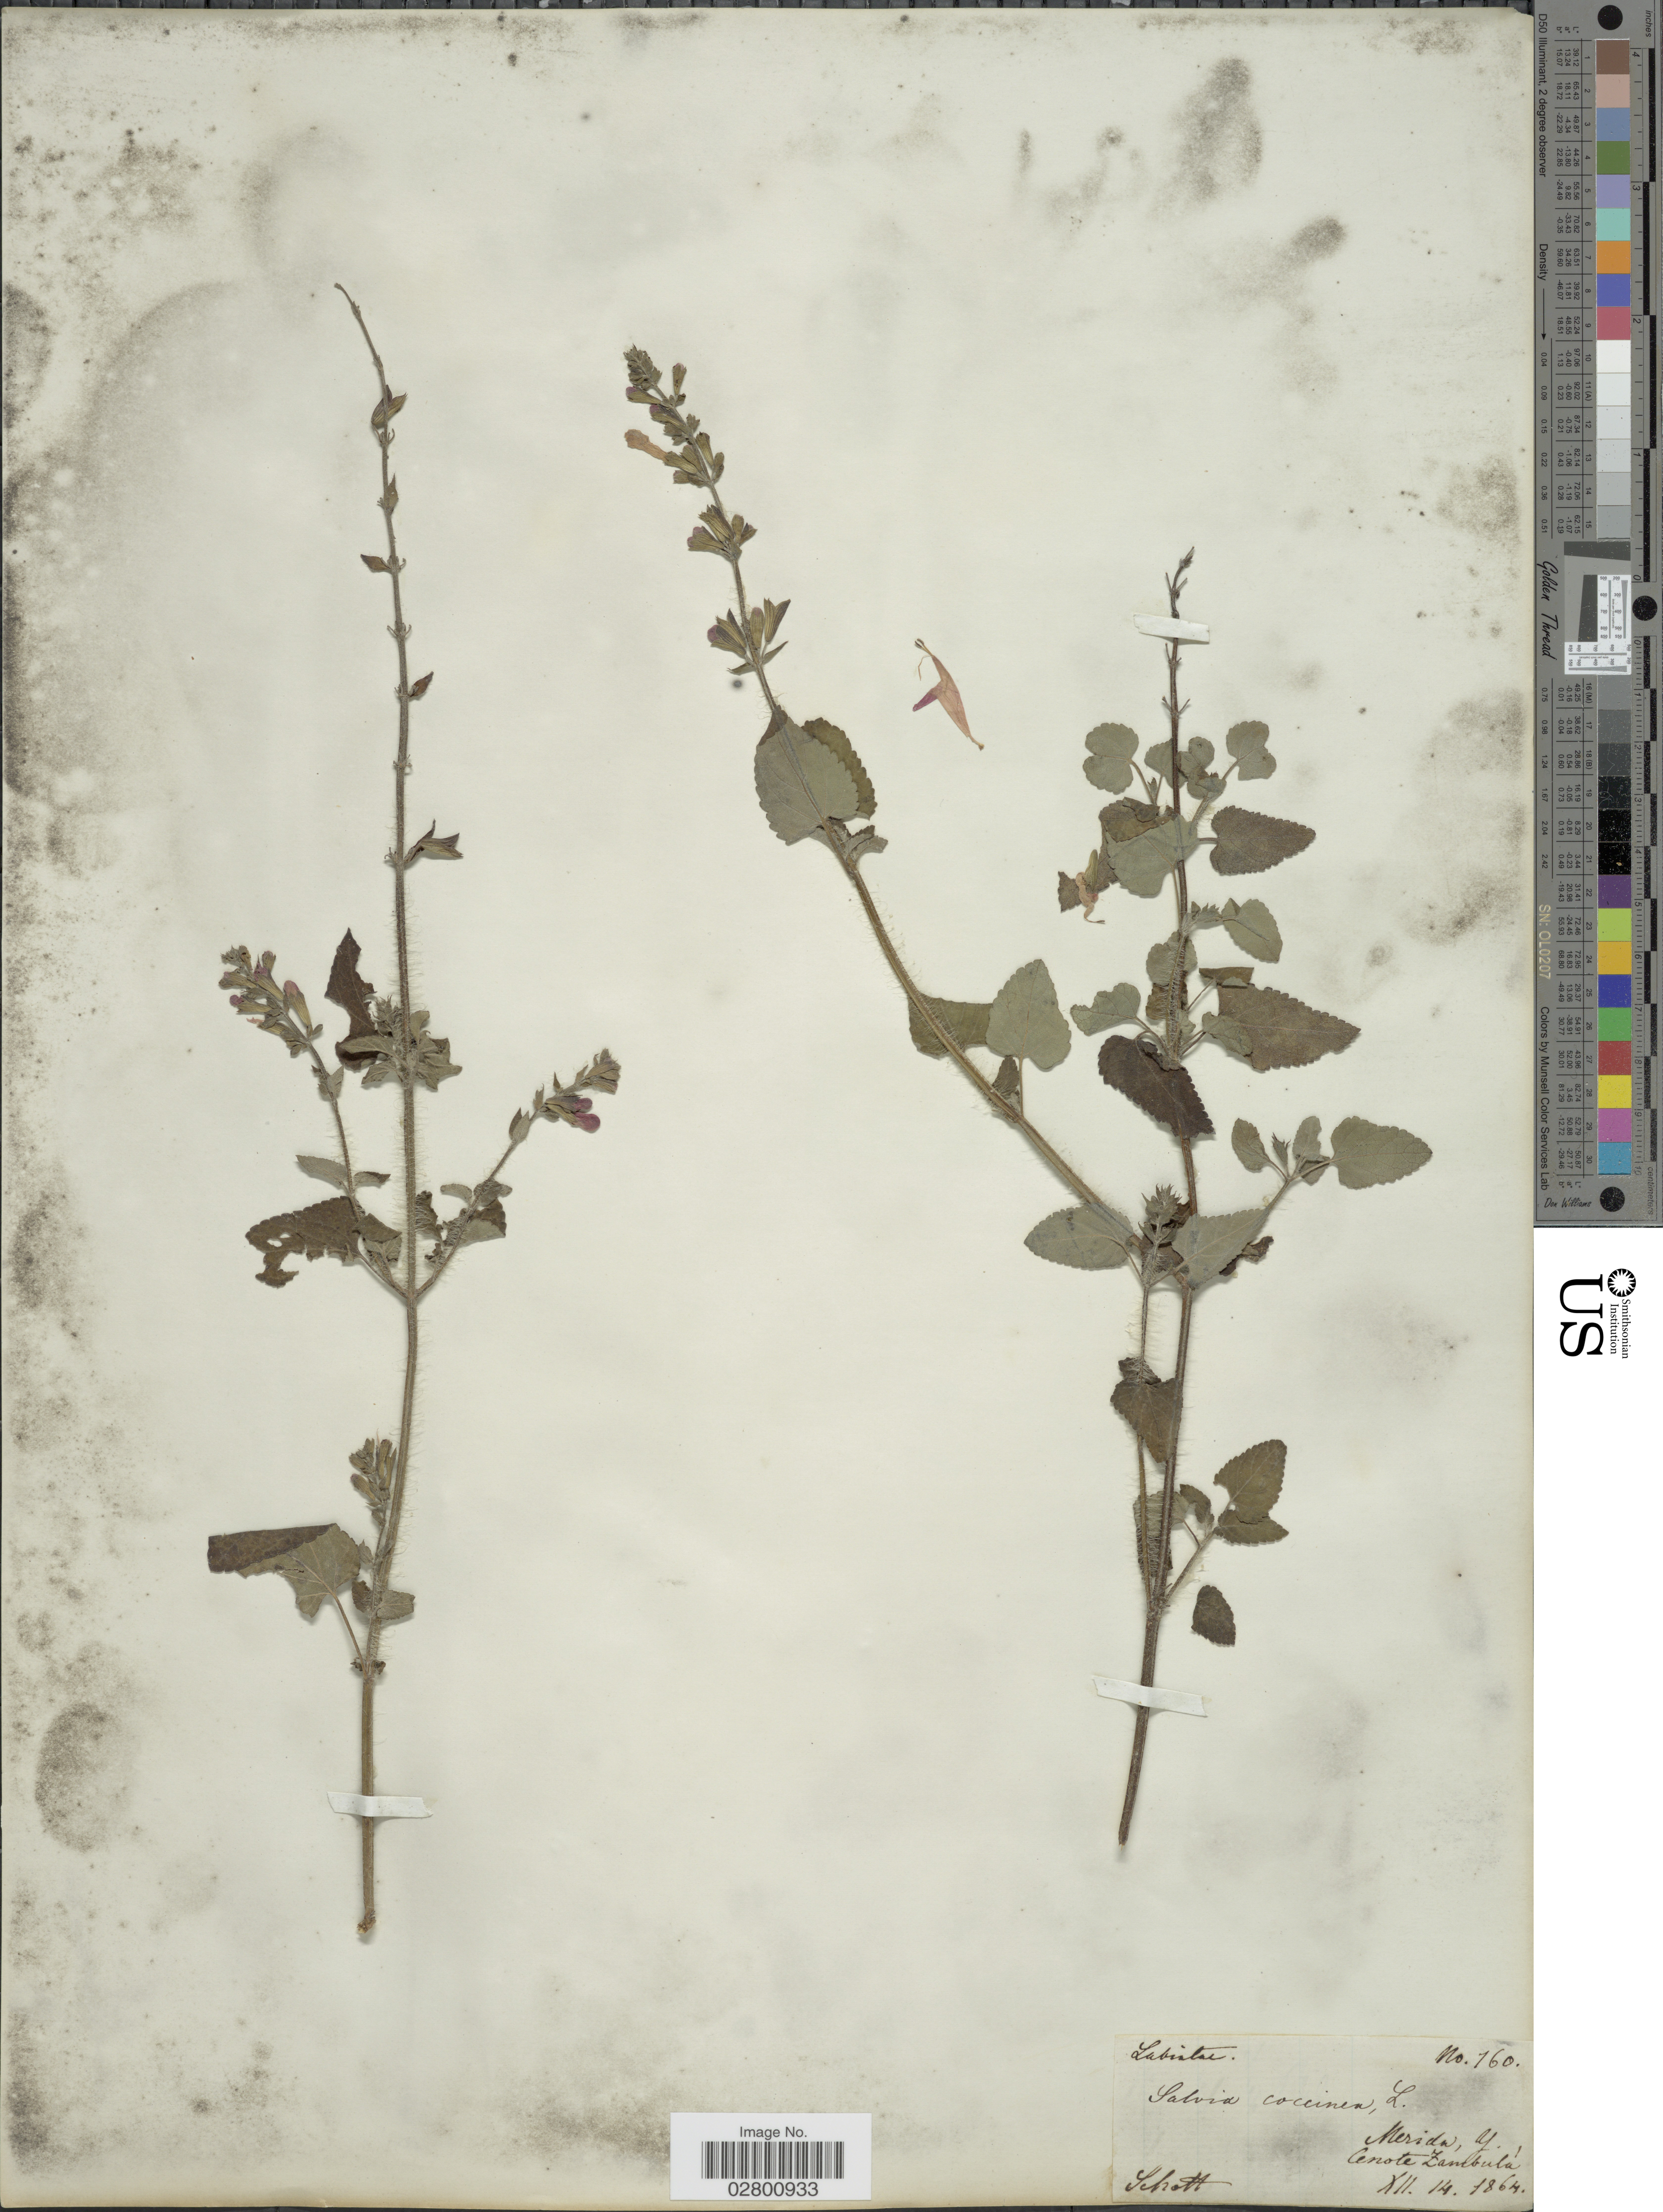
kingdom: Plantae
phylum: Tracheophyta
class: Magnoliopsida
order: Lamiales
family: Lamiaceae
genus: Salvia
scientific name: Salvia coccinea 'Naples Lavender'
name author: L. f. ex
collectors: Schott, --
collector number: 160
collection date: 1864-12-14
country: Mexico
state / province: Yucatan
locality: Cenote Zambula. Mérida, Y.